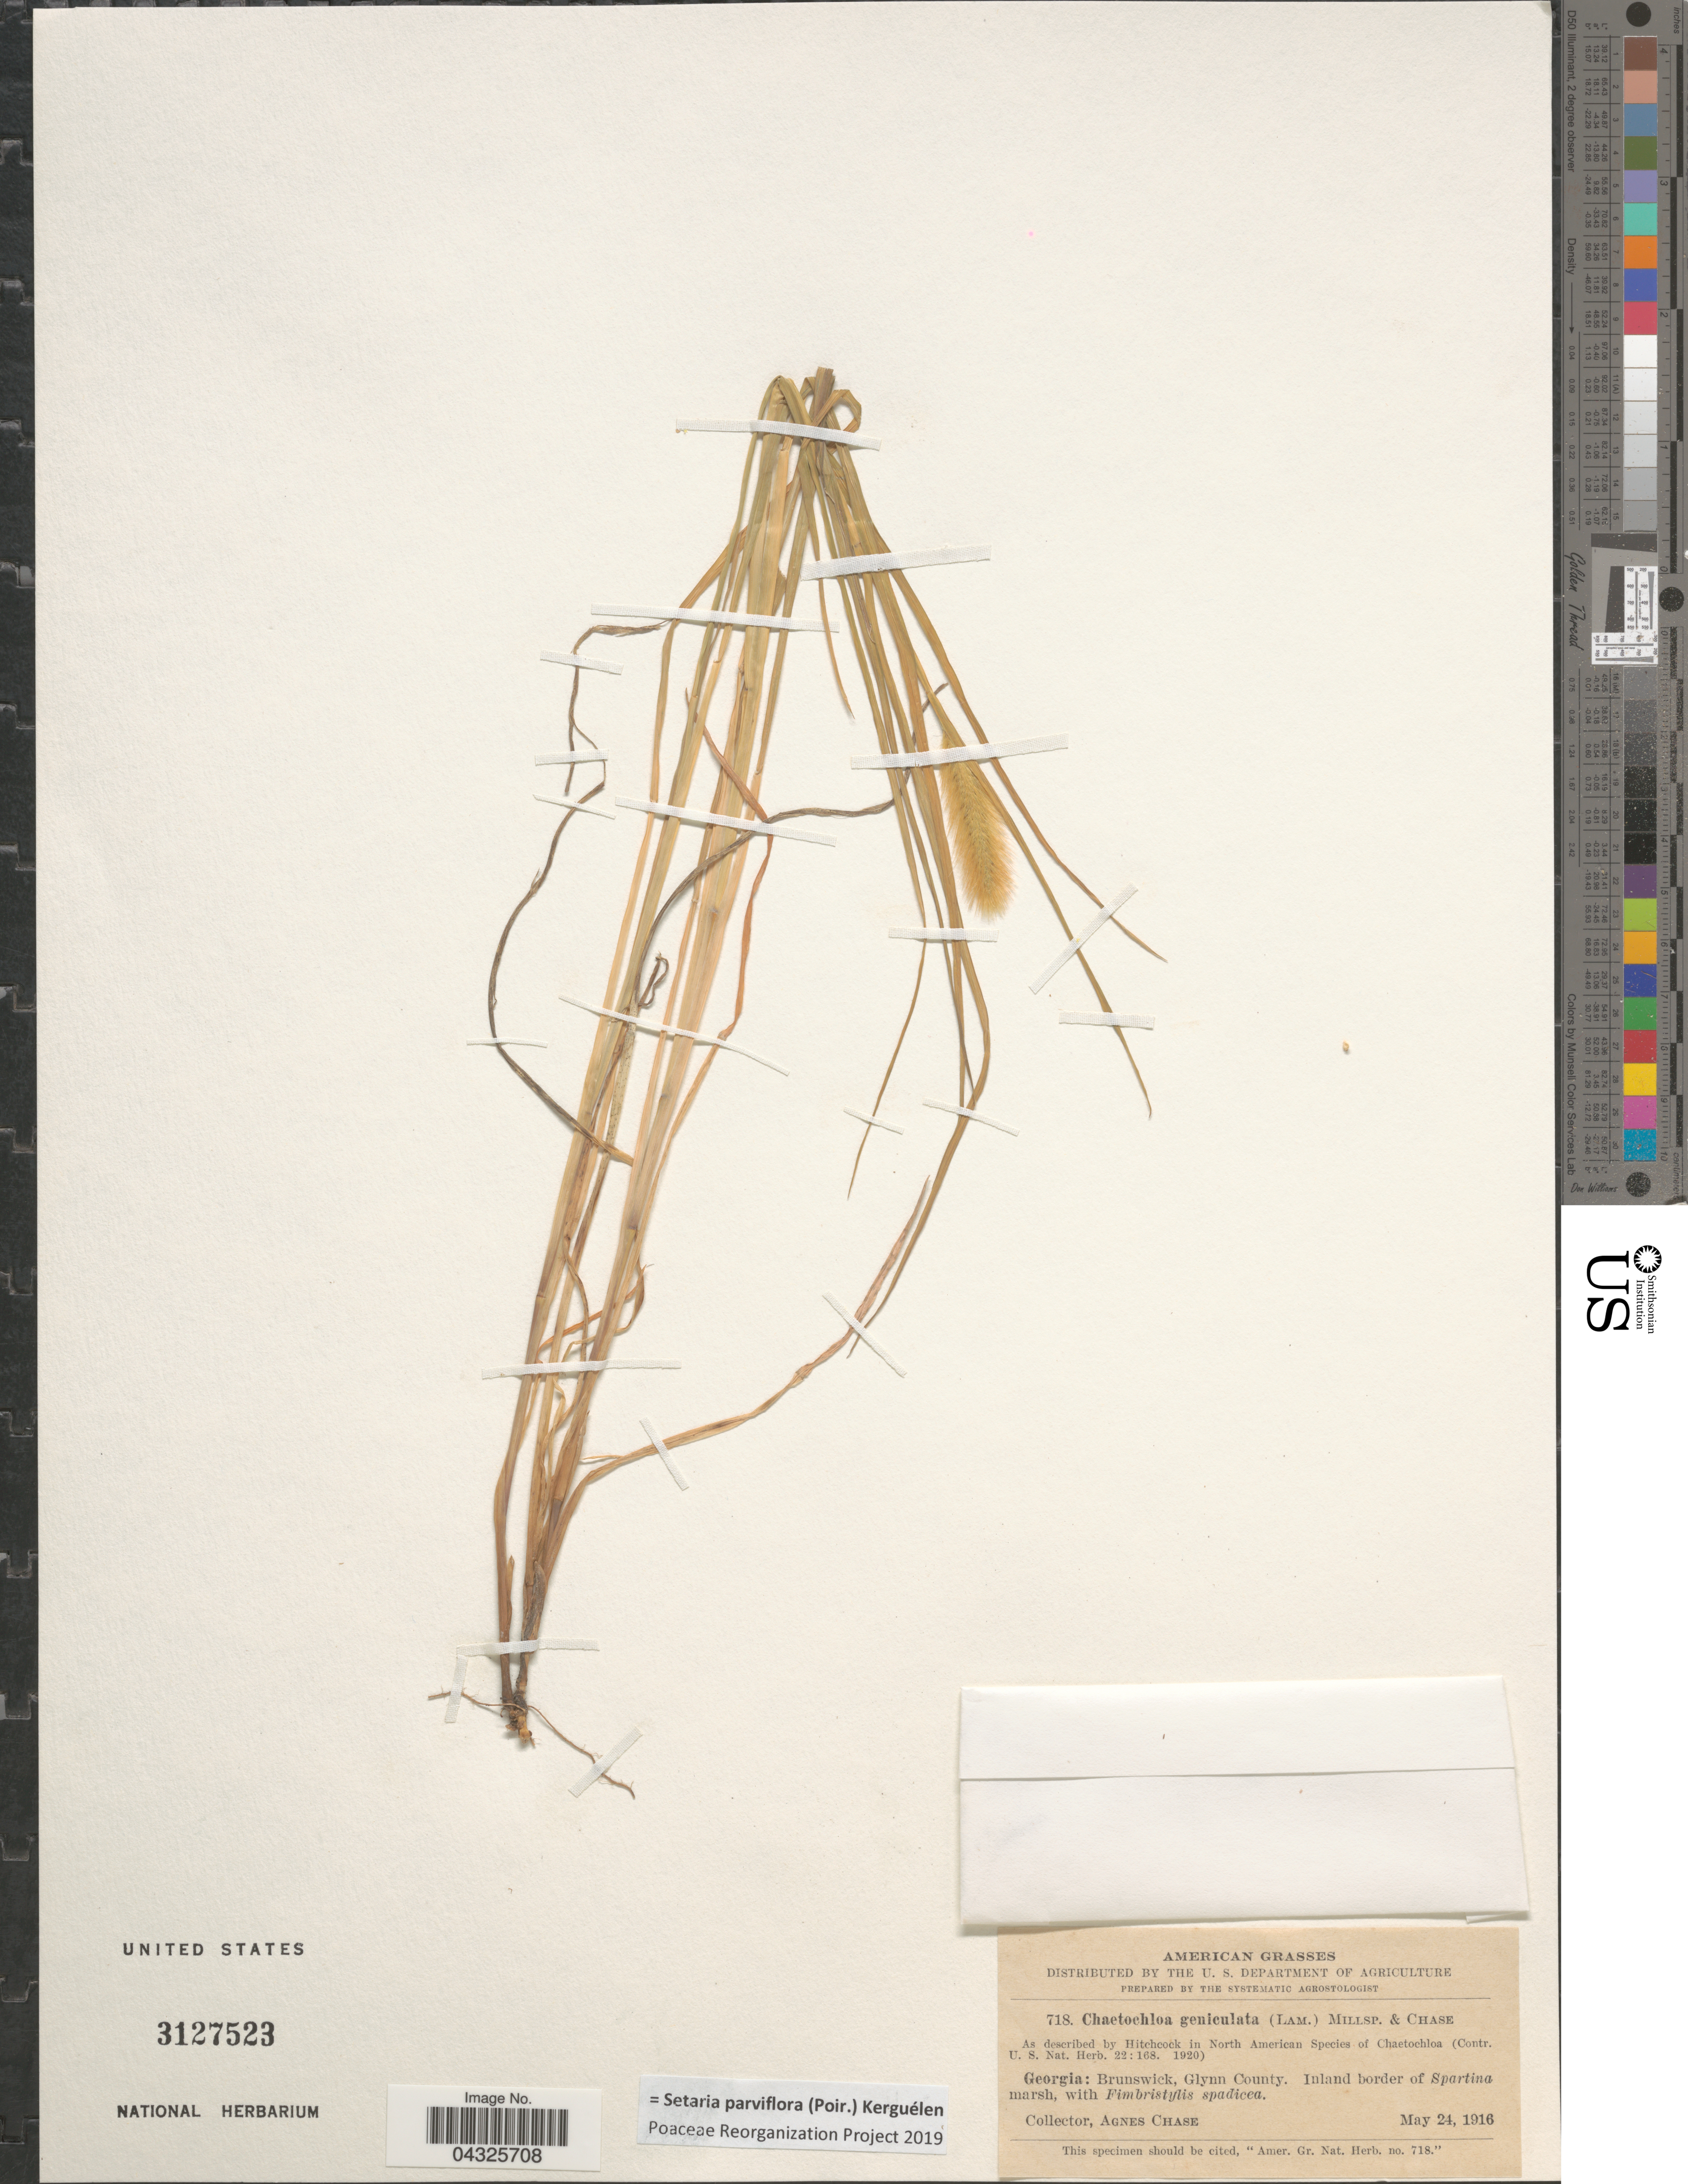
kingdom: Plantae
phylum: Tracheophyta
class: Liliopsida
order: Poales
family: Poaceae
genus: Setaria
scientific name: Setaria parviflora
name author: (Poir.) Kerguélen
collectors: A. Chase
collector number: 718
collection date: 1916-05-24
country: United States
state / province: Georgia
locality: Brunswick, Glynn County.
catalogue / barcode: US 3127523